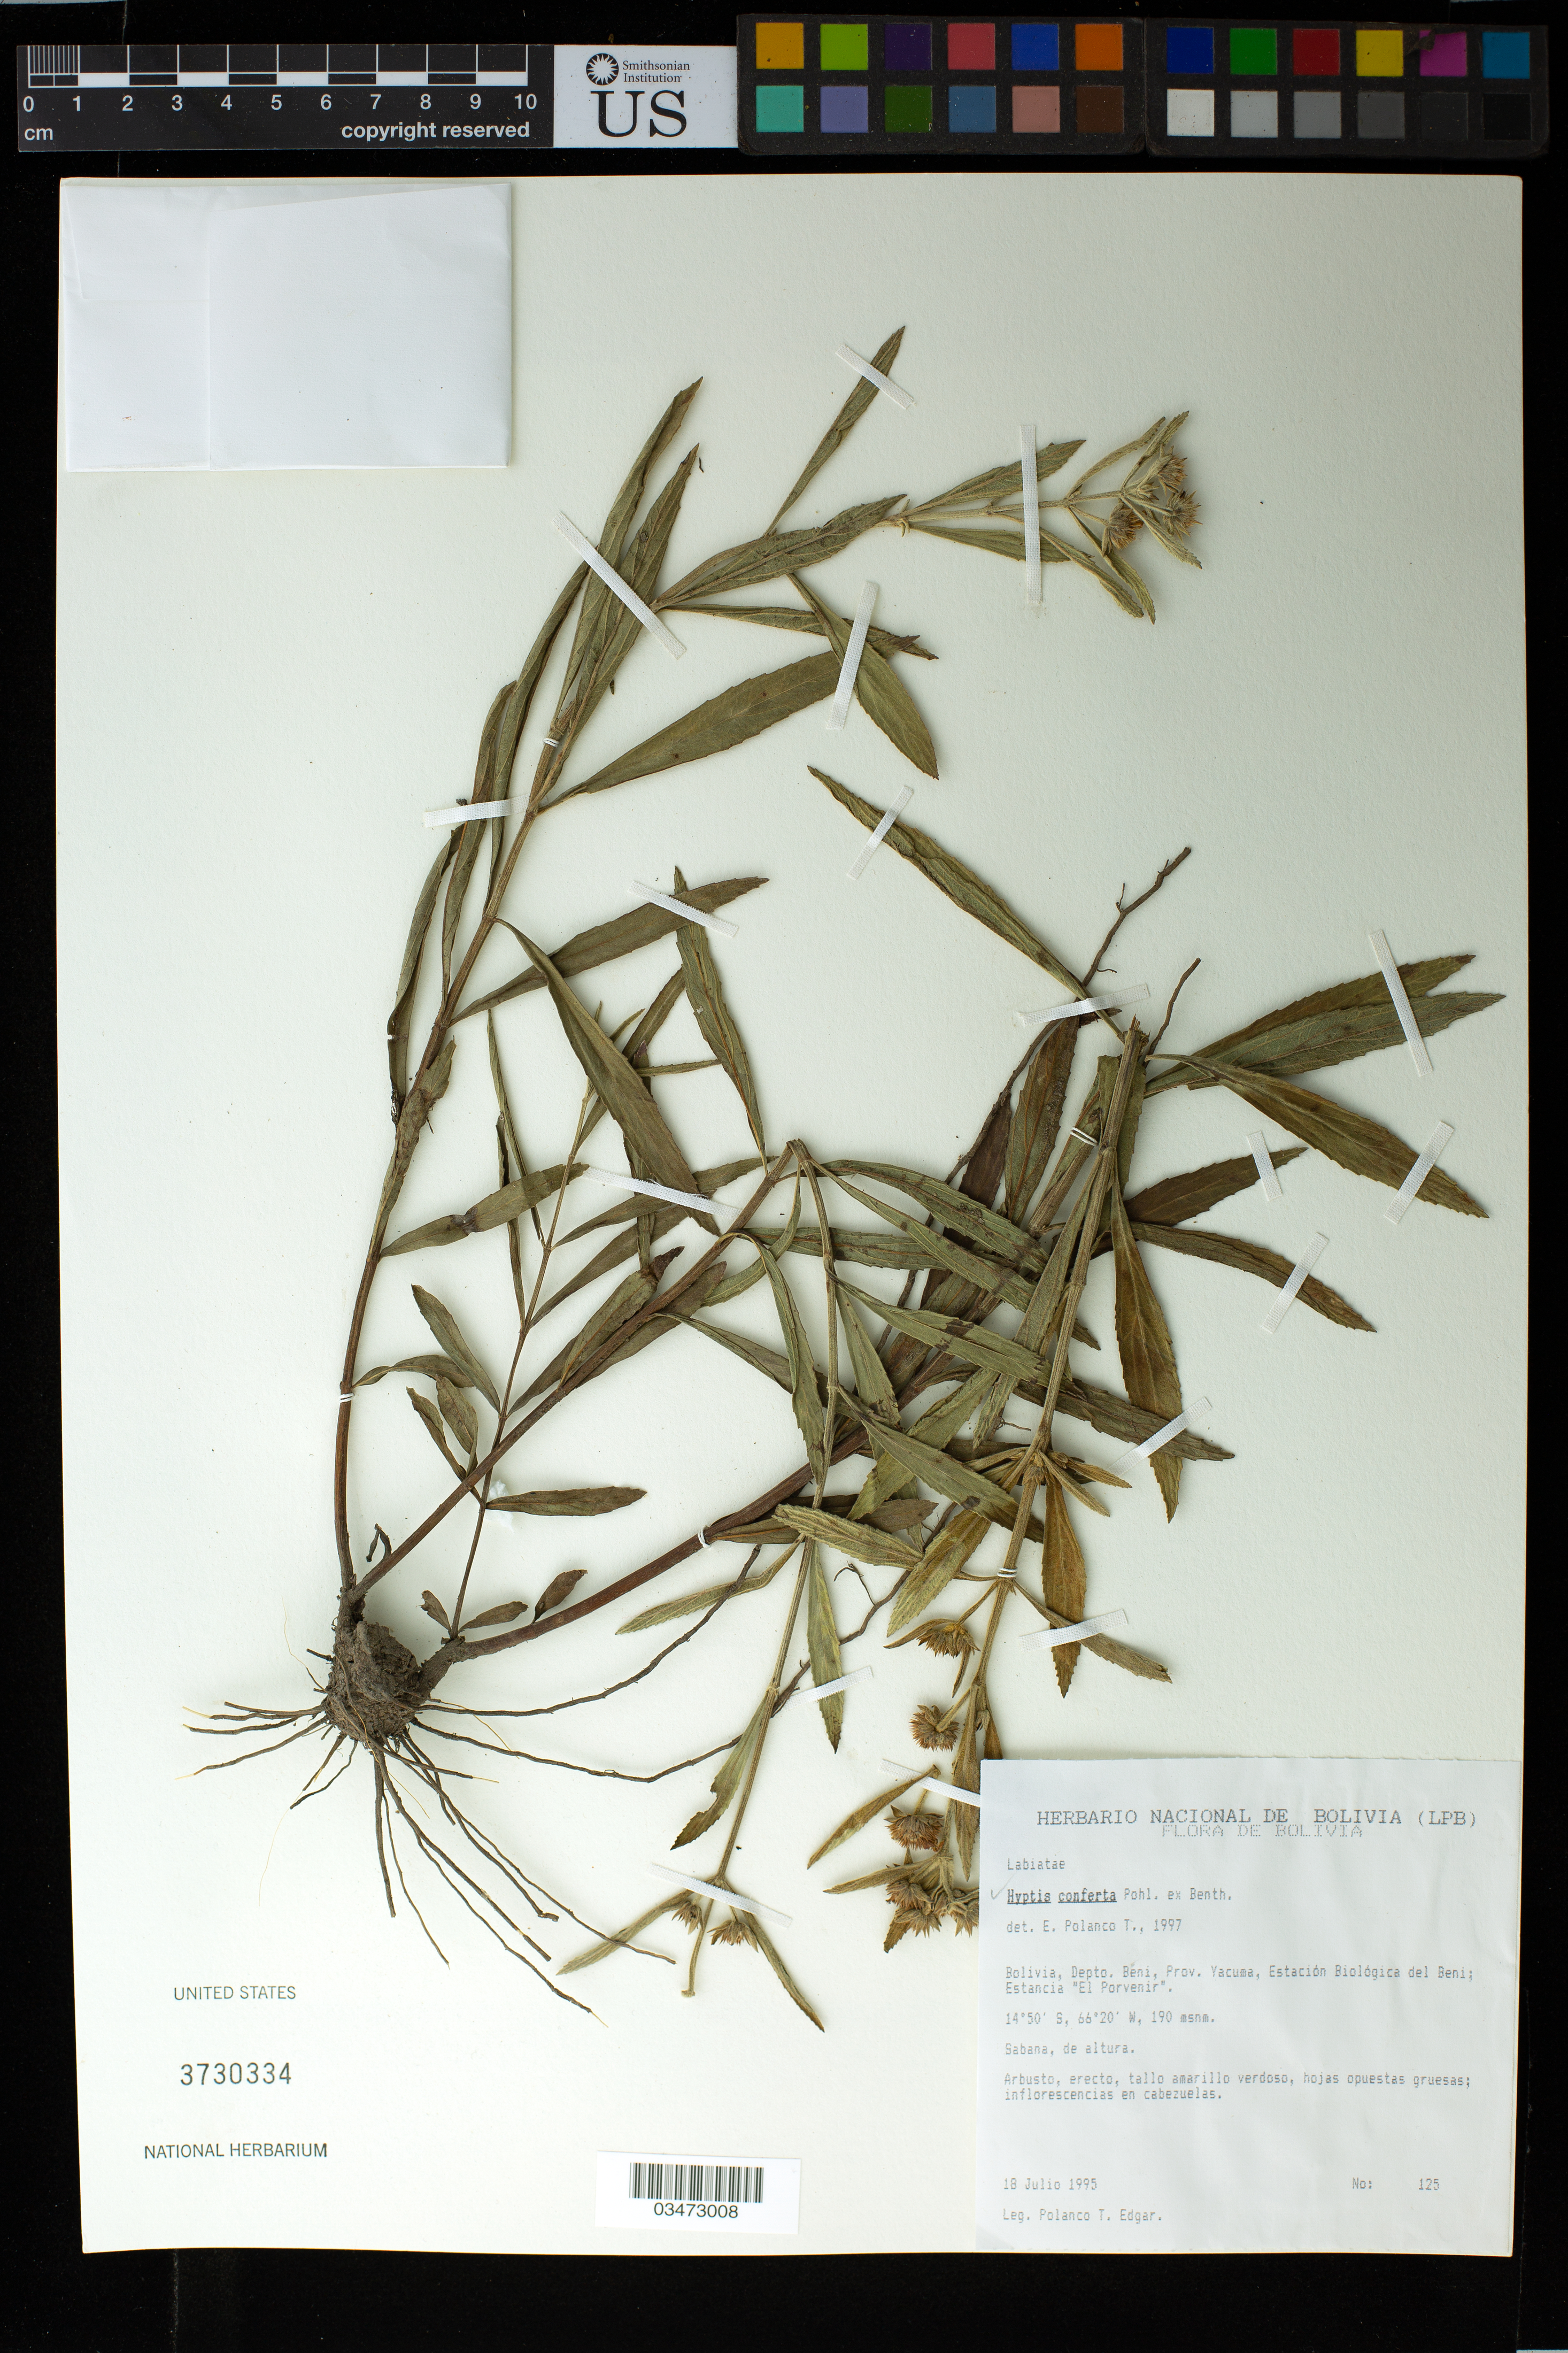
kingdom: Plantae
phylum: Tracheophyta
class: Magnoliopsida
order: Lamiales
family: Lamiaceae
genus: Hyptis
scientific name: Hyptis conferta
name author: Pohl ex Benth.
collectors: P. Edgar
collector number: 125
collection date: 1995-07-18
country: Bolivia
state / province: Beni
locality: Bolivia, Depto. Beni, Prov. Yacuma. Estacion Biologica del Beni. Estancia "El Porvenir".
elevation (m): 190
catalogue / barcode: US 3730334